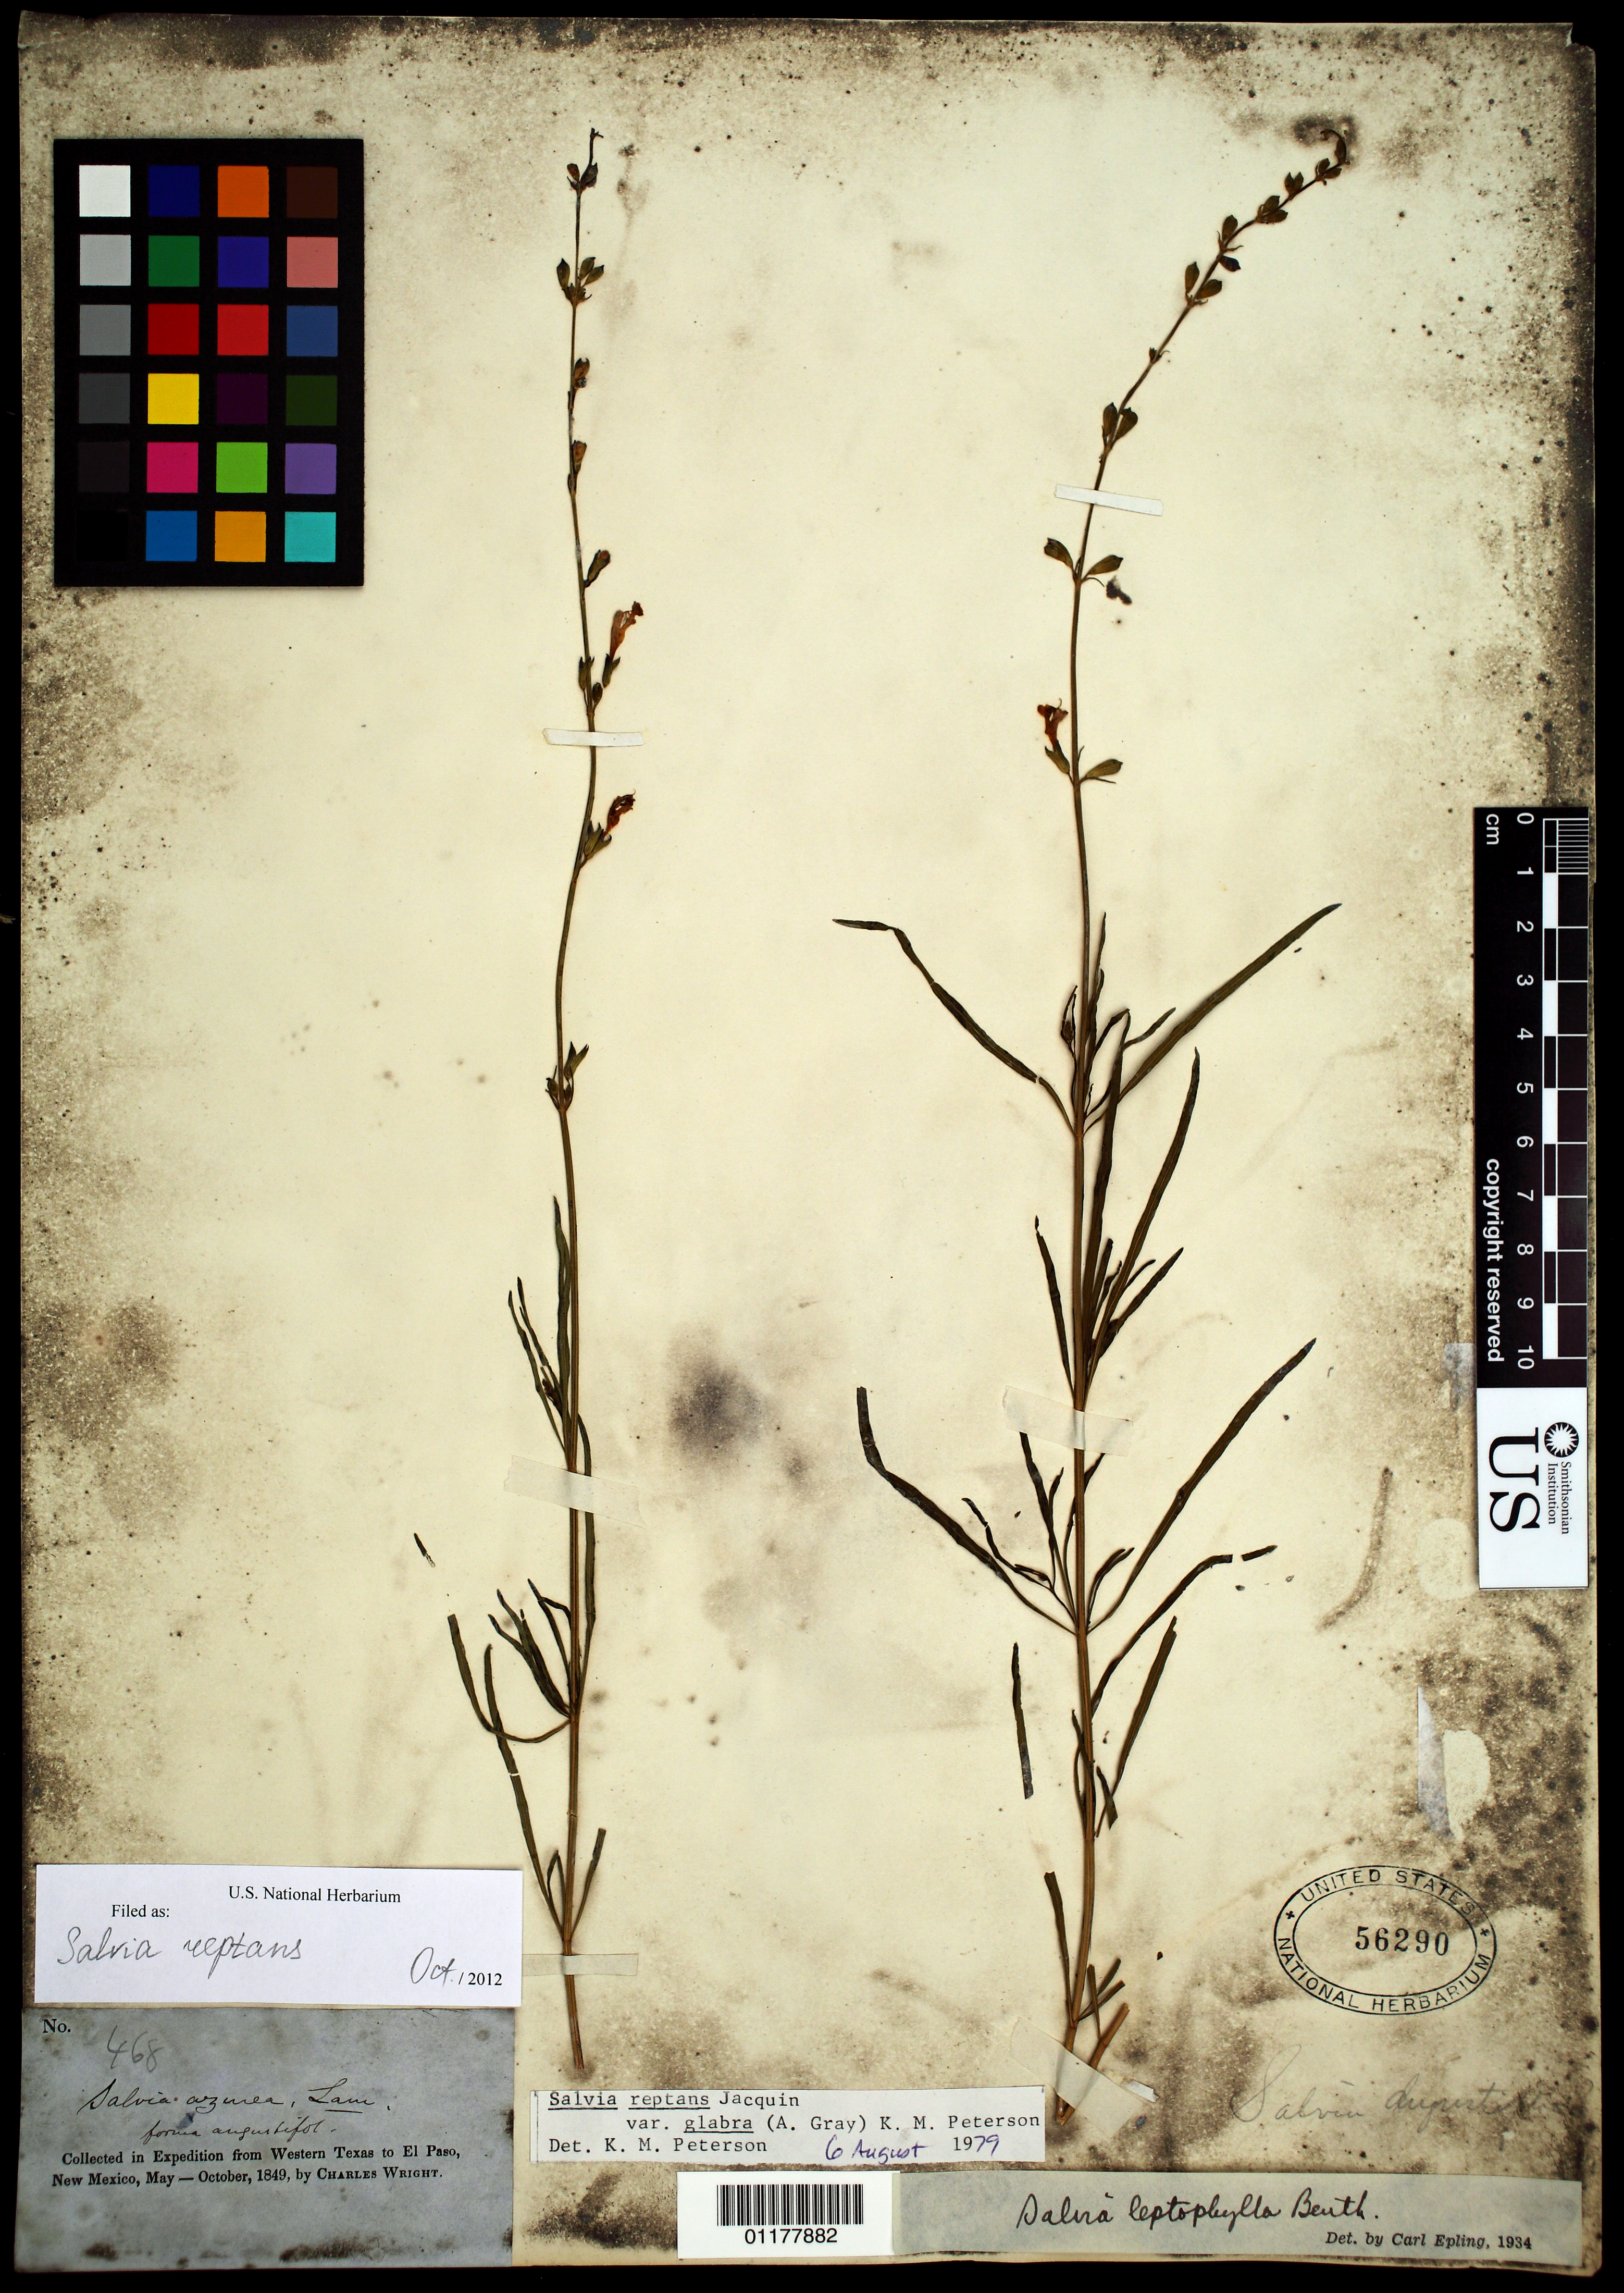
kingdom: Plantae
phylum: Tracheophyta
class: Magnoliopsida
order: Lamiales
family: Lamiaceae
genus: Salvia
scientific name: Salvia reptans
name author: Jacq.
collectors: C. Wright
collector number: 468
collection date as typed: May 1849 to -- Oct 1849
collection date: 1849-05/1849-10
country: United States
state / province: New Mexico / Texas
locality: from Western Texas to El Paso, New Mexico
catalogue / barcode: US 56290